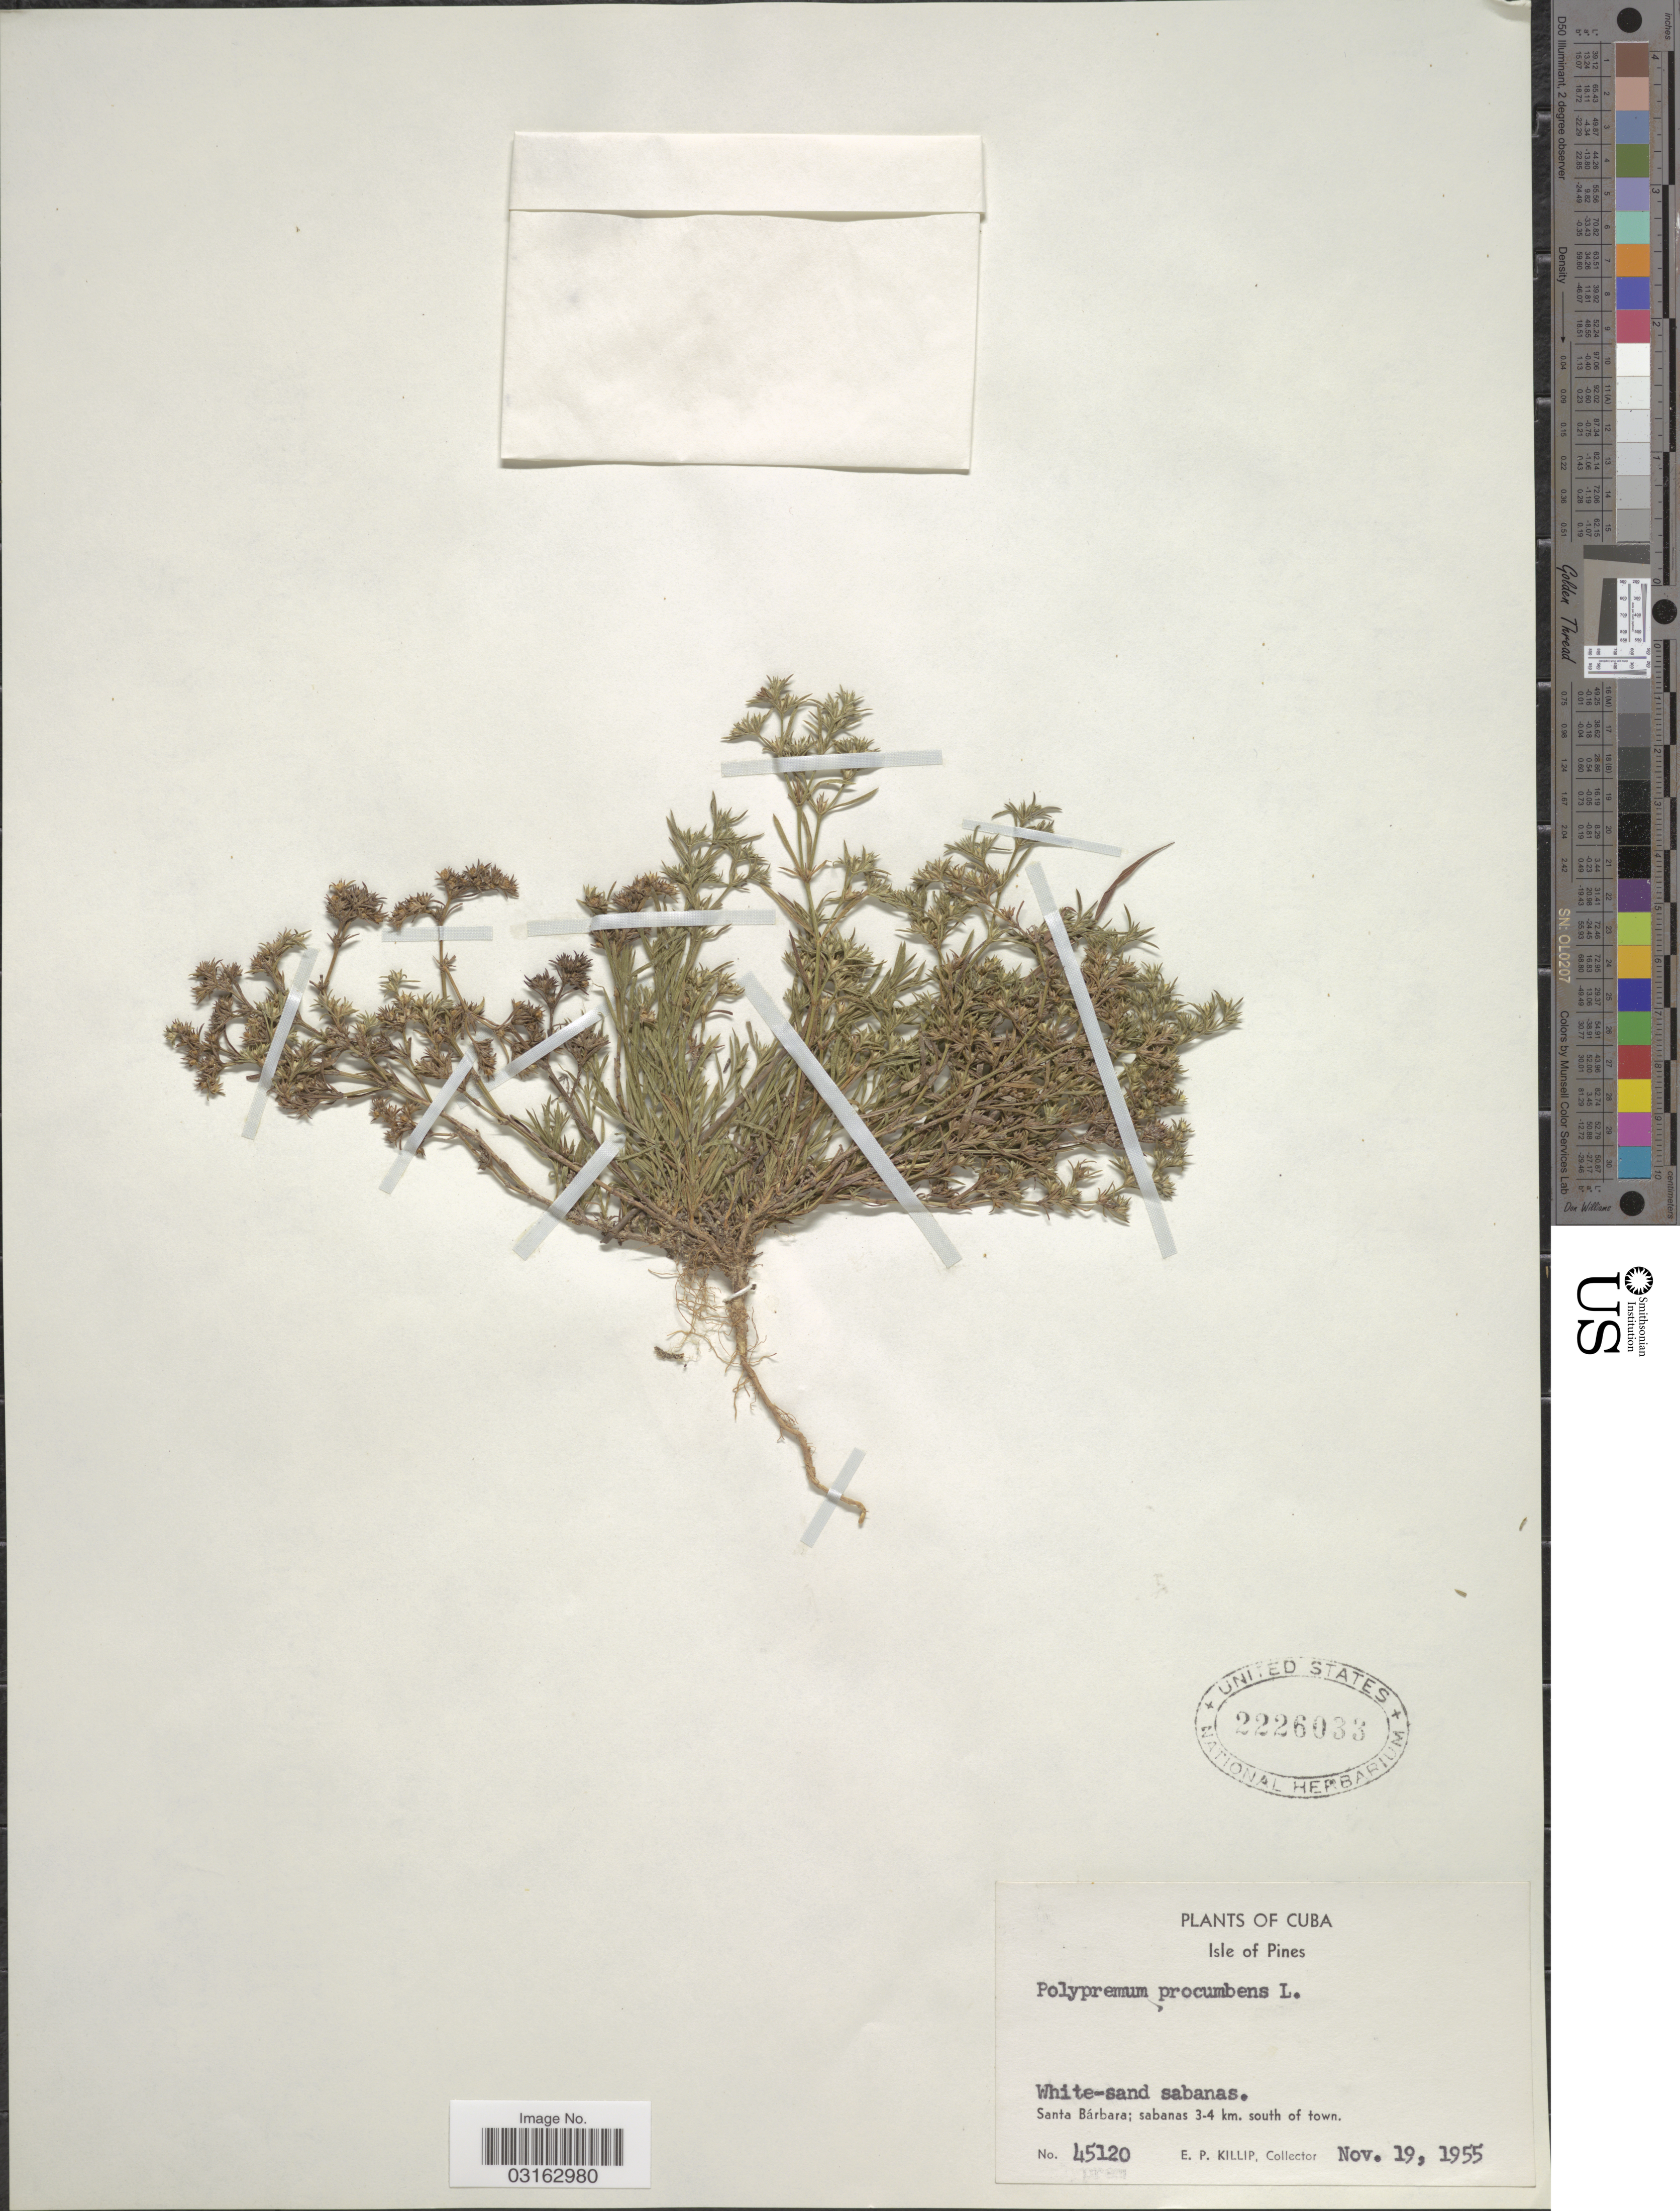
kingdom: Plantae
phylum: Tracheophyta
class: Magnoliopsida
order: Lamiales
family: Tetrachondraceae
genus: Polypremum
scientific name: Polypremum procumbens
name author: L.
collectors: E. P. Killip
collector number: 45120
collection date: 1955-11-19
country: Cuba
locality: Isle of Pines, Santa Bárbara; sabanas 3-4 km. south of town.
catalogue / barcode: US 2226033